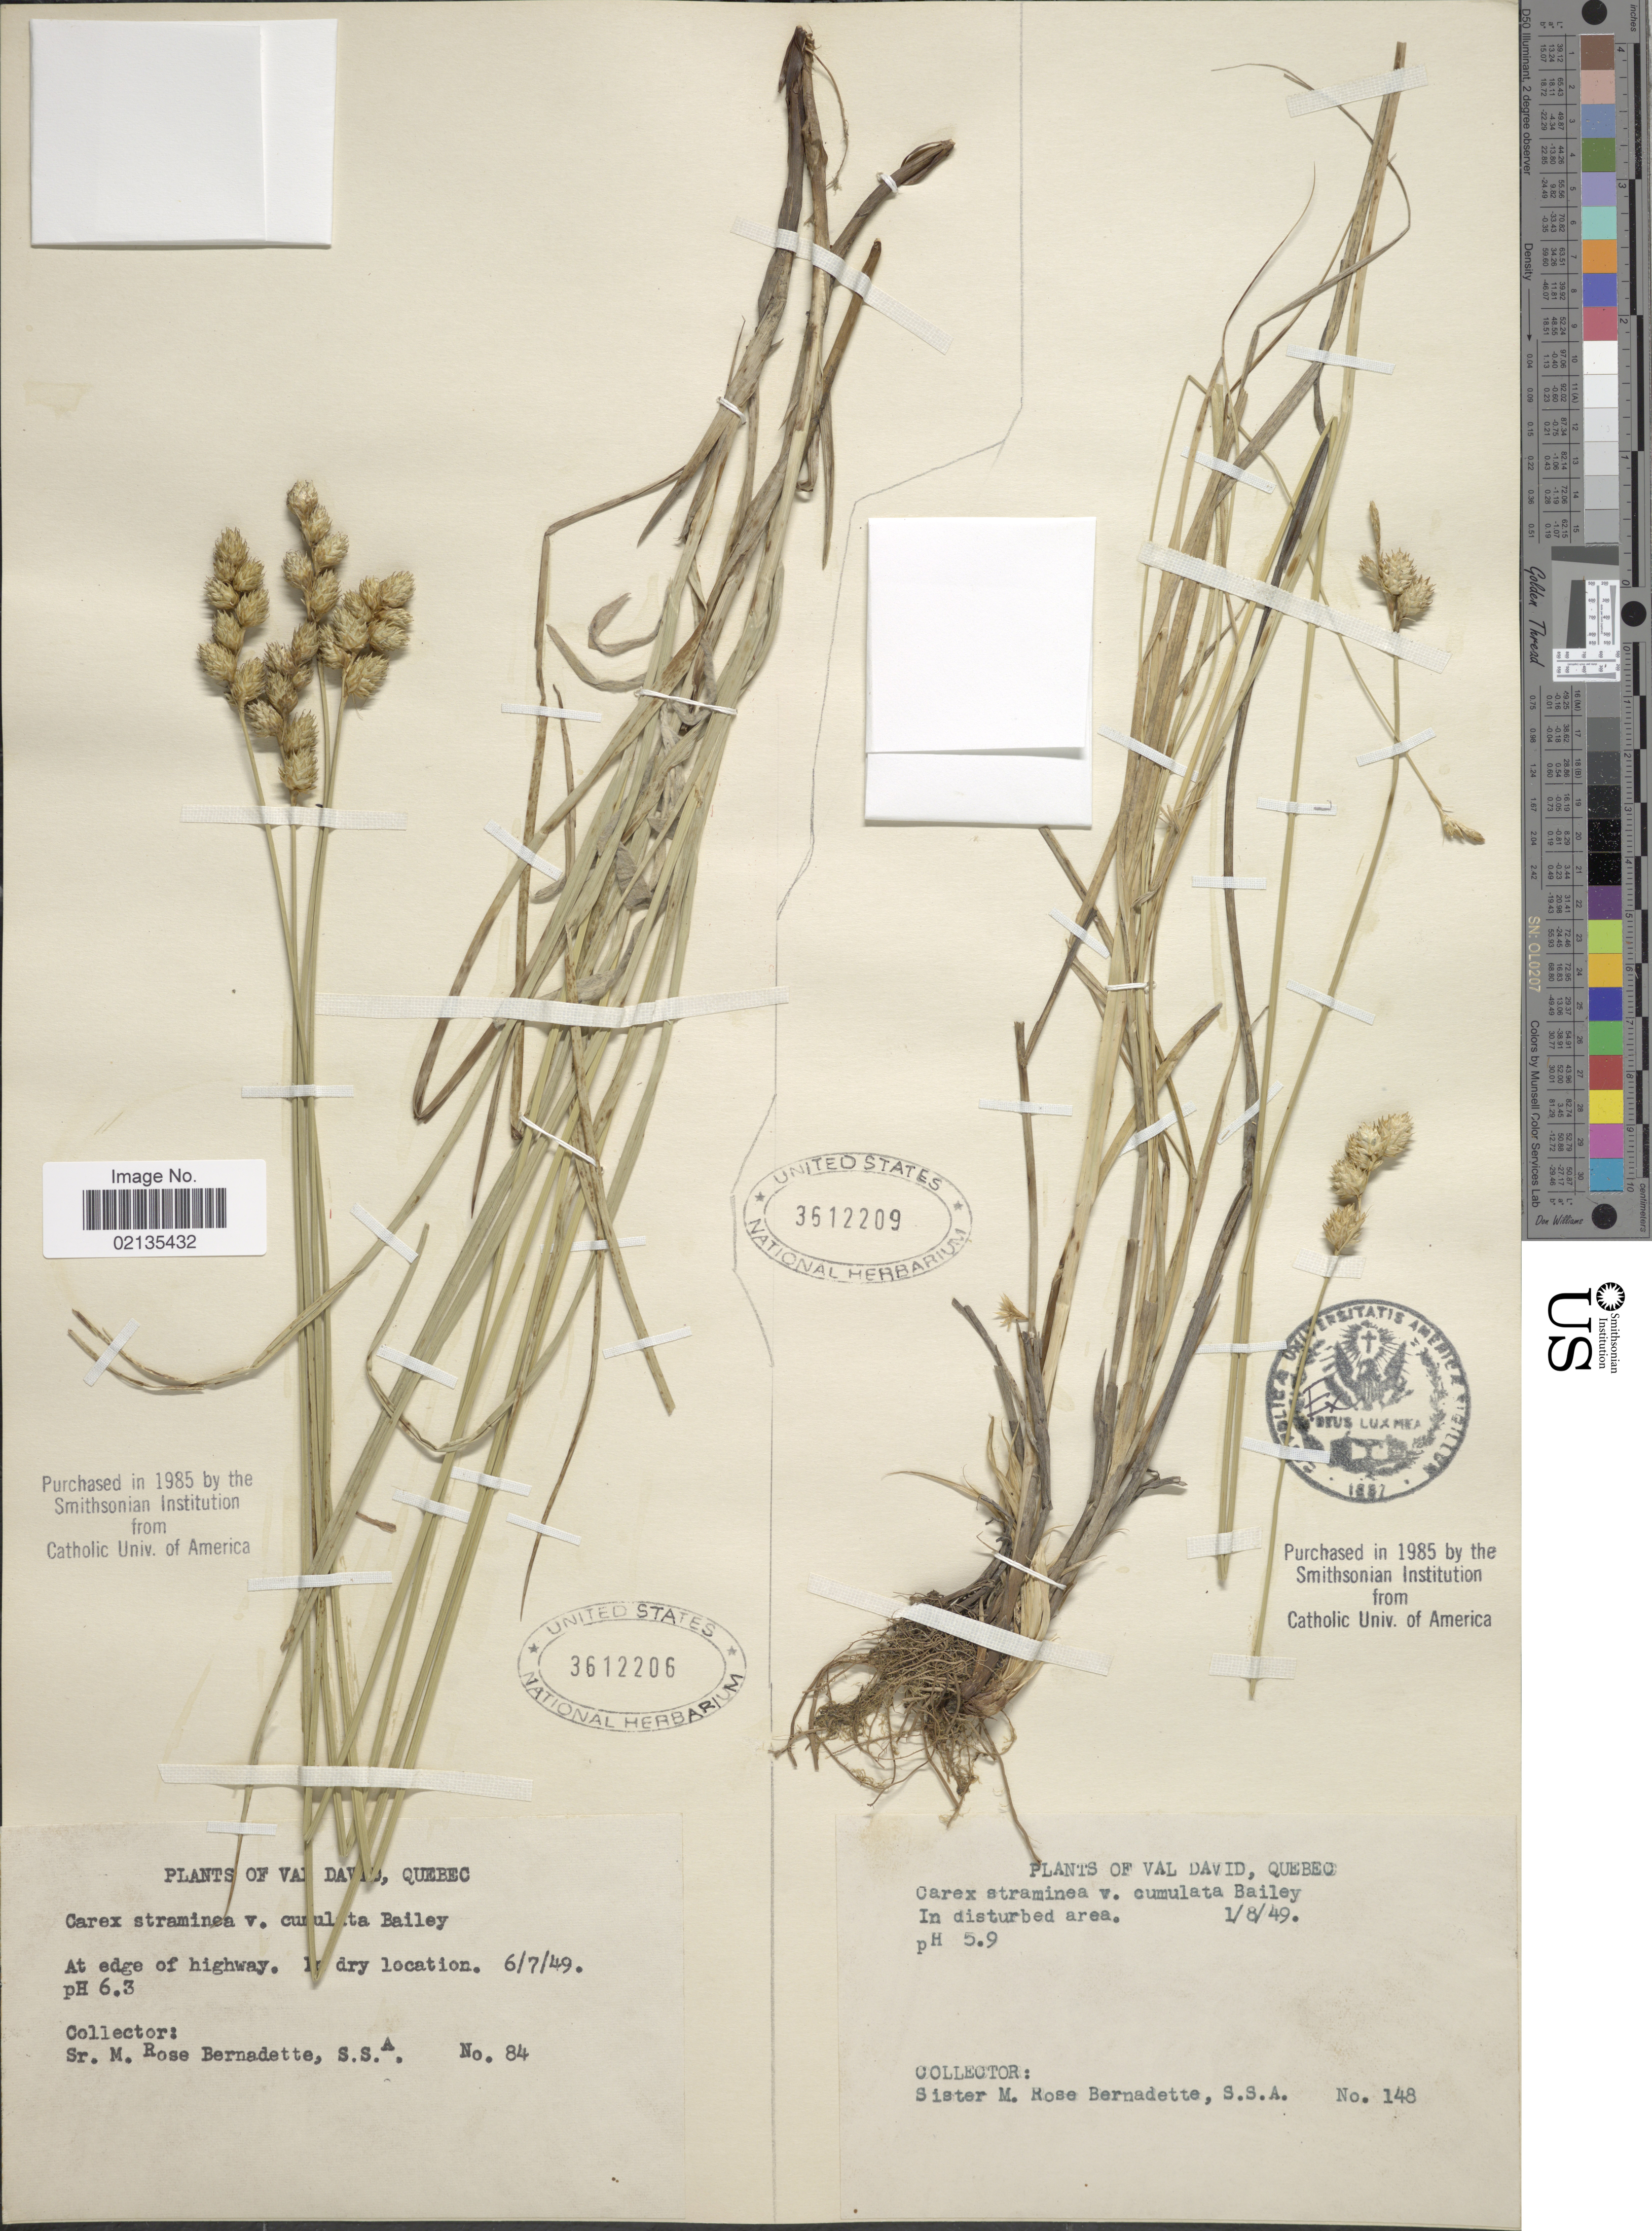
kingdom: Plantae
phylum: Tracheophyta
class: Liliopsida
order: Poales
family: Cyperaceae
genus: Carex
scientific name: Carex straminea Willd ex Schkuhr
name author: Willd. ex Schkuhr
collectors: M. Bernadette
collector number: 148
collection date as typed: Transcribed d/m/y: 1/8/49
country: Canada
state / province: Quebec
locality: Val David, in disturbed area, ph 5.9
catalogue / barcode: US 3612209-2